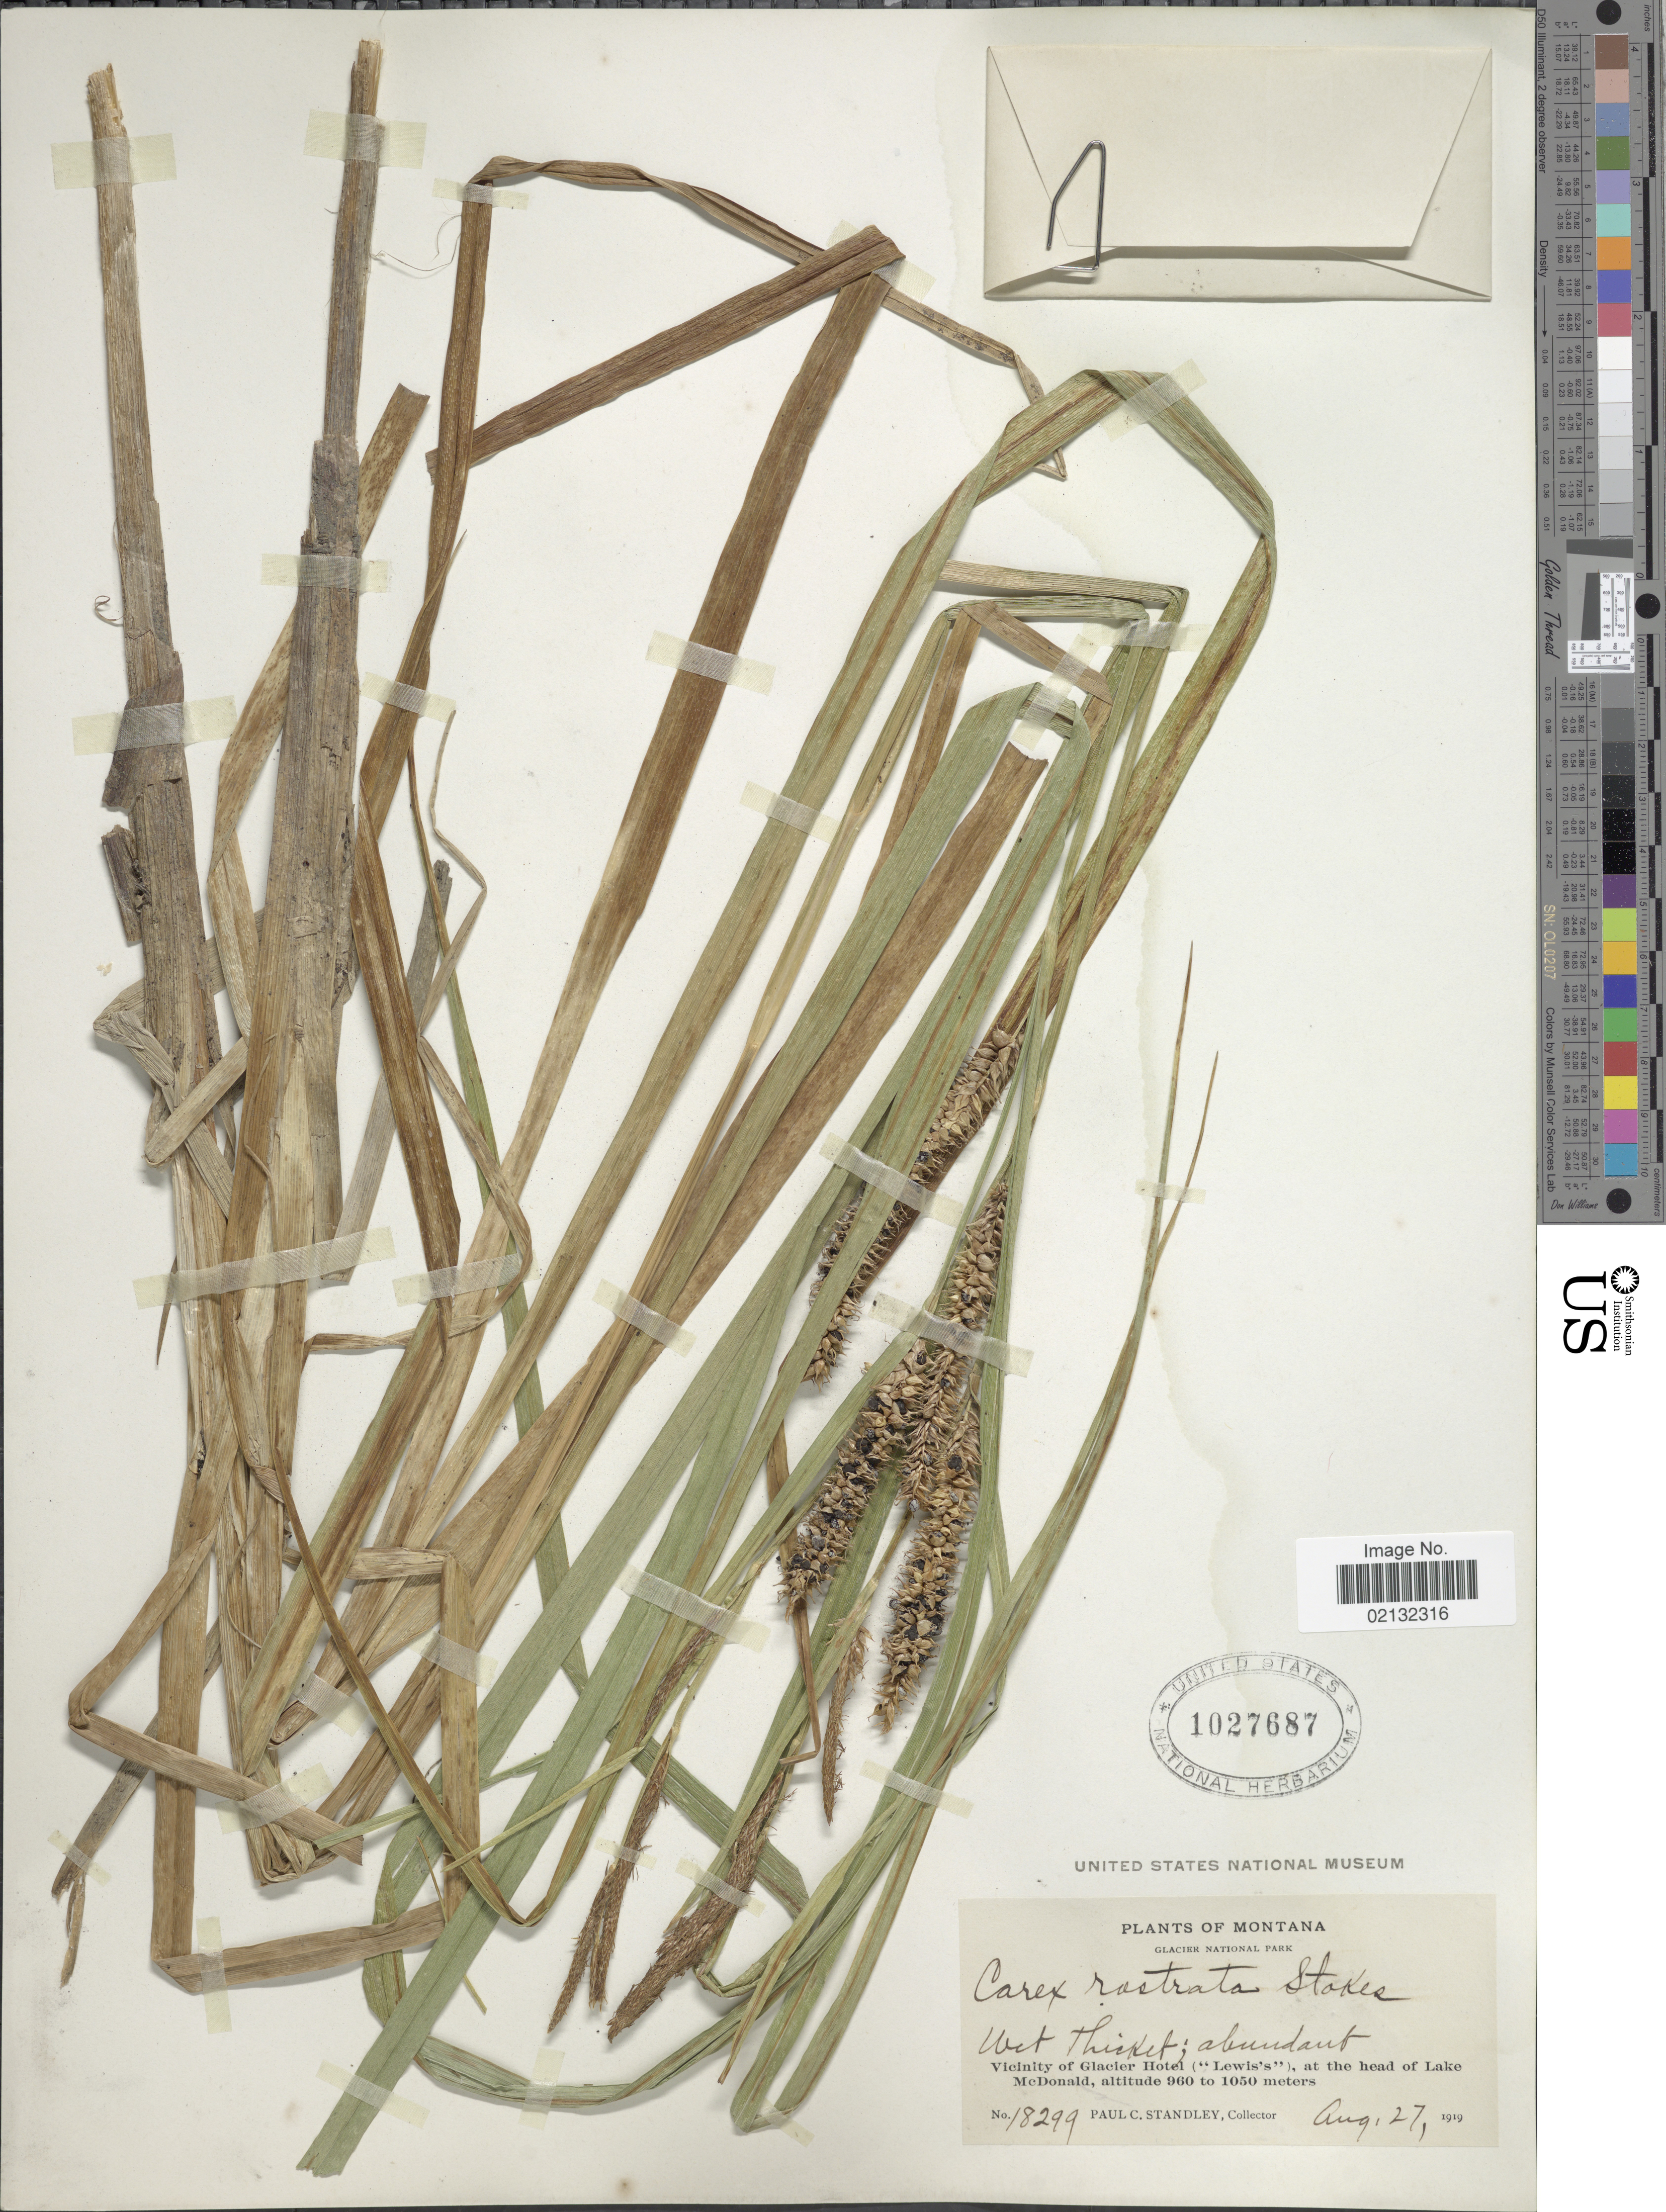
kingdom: Plantae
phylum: Tracheophyta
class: Liliopsida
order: Poales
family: Cyperaceae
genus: Carex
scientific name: Carex rostrata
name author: Stokes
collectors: P. C. Standley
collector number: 18299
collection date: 1919-08-27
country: United States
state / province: Montana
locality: Glacier National Park, wet thicket, vicinity of Glacier Hotel ("Lewis"), at the head of Lake McDonald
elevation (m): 960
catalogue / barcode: US 1027686